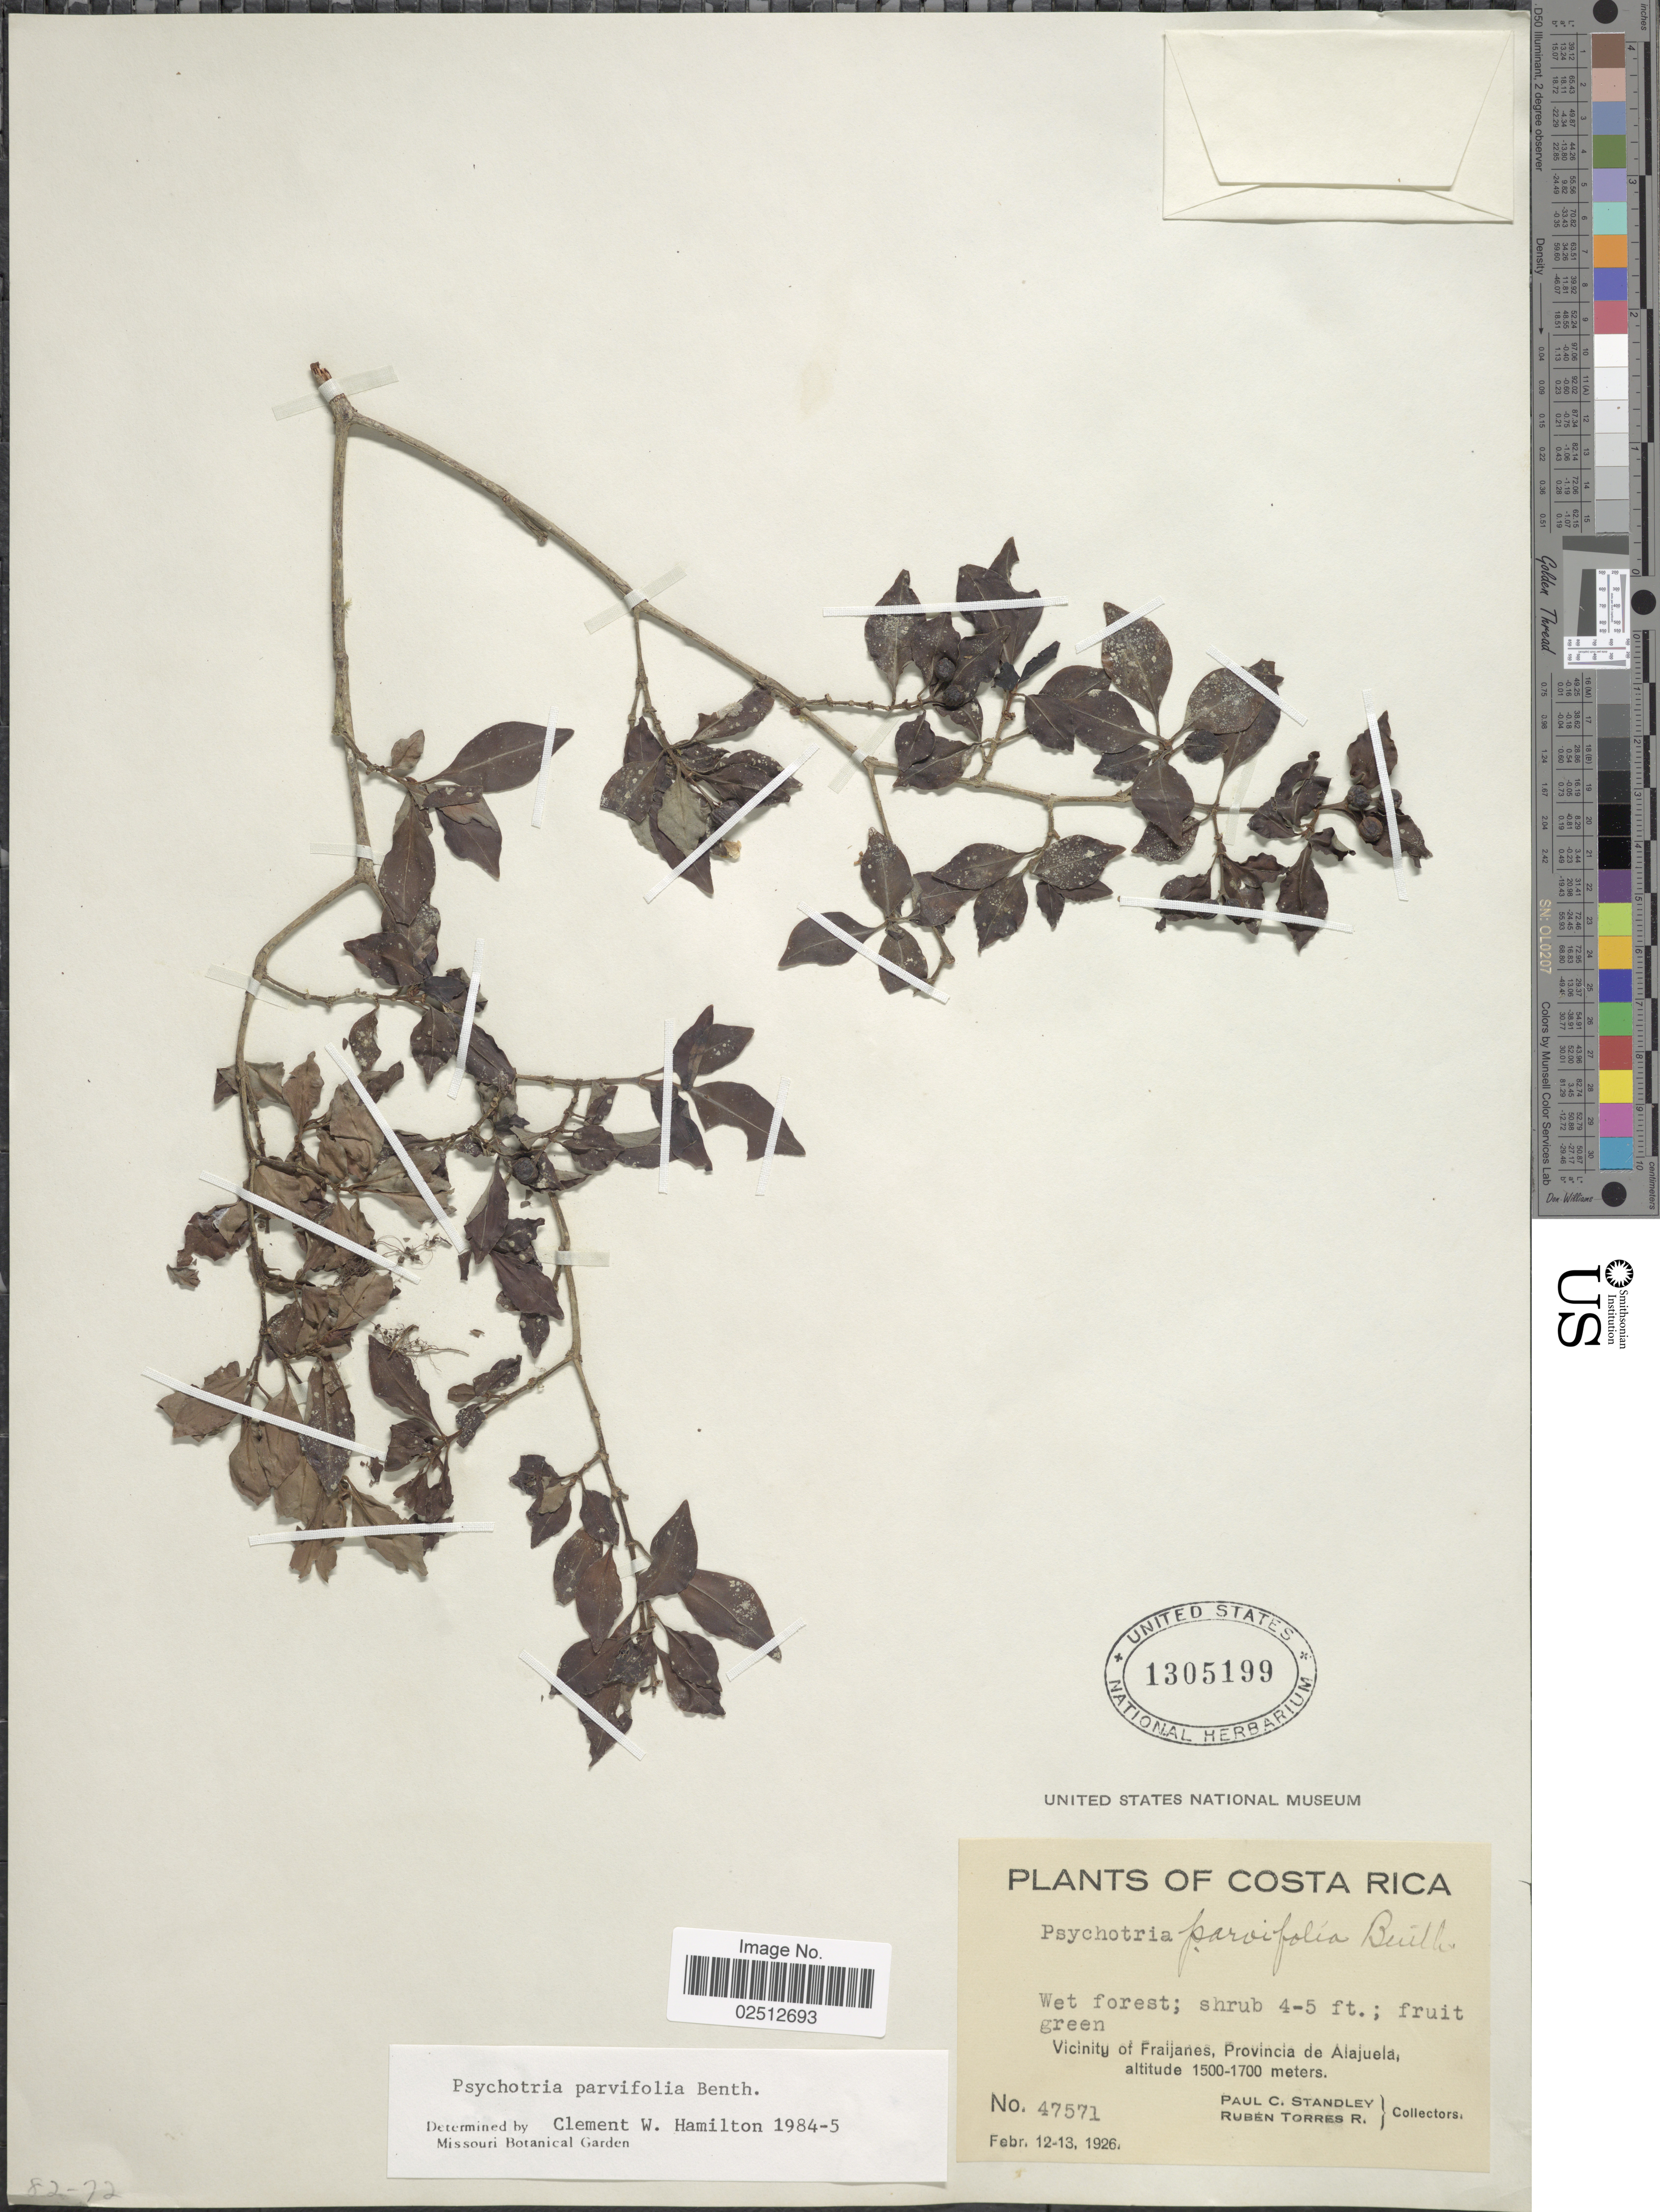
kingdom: Plantae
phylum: Tracheophyta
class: Magnoliopsida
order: Gentianales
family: Rubiaceae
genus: Psychotria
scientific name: Psychotria parvifolia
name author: Benth. ex Oerst.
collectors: P. C. Standley & R. Torres Rojas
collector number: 47571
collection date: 1926-02-12/1926-02-13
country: Costa Rica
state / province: Alajuela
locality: Vicinity of Fraijanes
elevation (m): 1500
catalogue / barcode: US 1305199